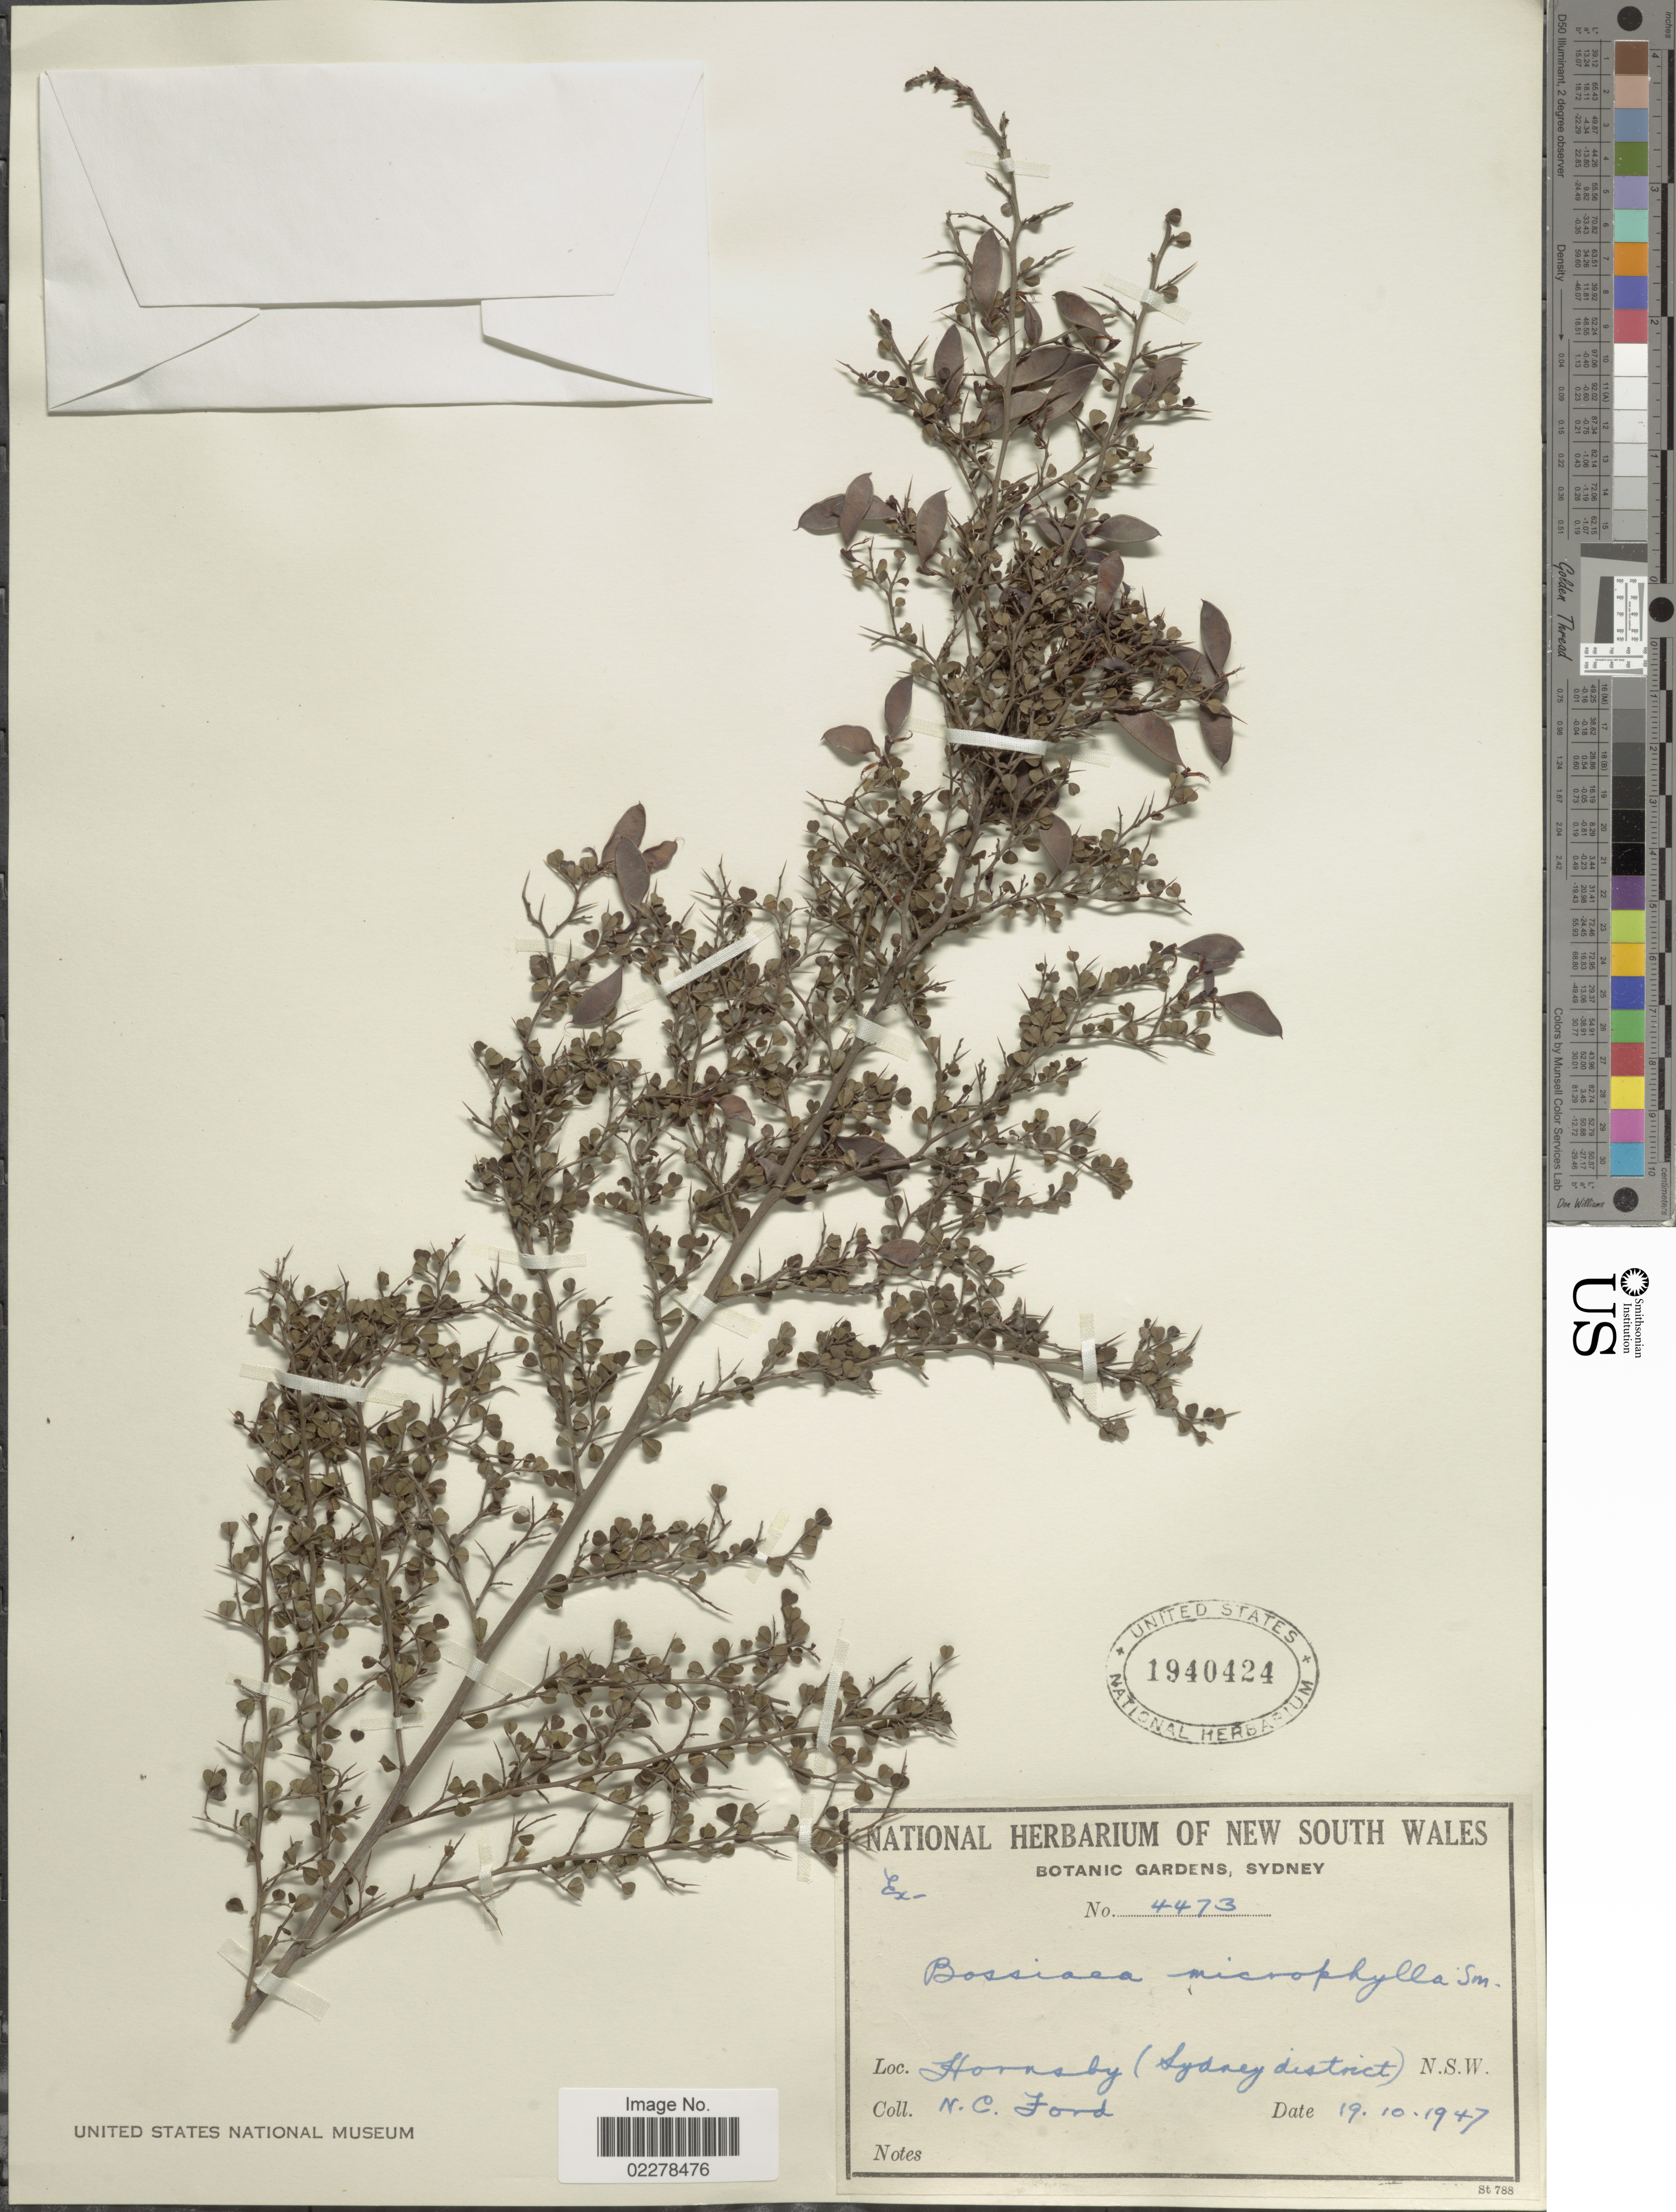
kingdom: Plantae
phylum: Tracheophyta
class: Magnoliopsida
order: Fabales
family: Fabaceae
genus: Bossiaea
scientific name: Bossiaea microphylla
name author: (Sims) Sm.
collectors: N. Ford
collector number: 4473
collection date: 1947-10-19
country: Australia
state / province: New South Wales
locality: Hornsby (Sydney district). N.S.W.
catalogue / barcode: US 1940424